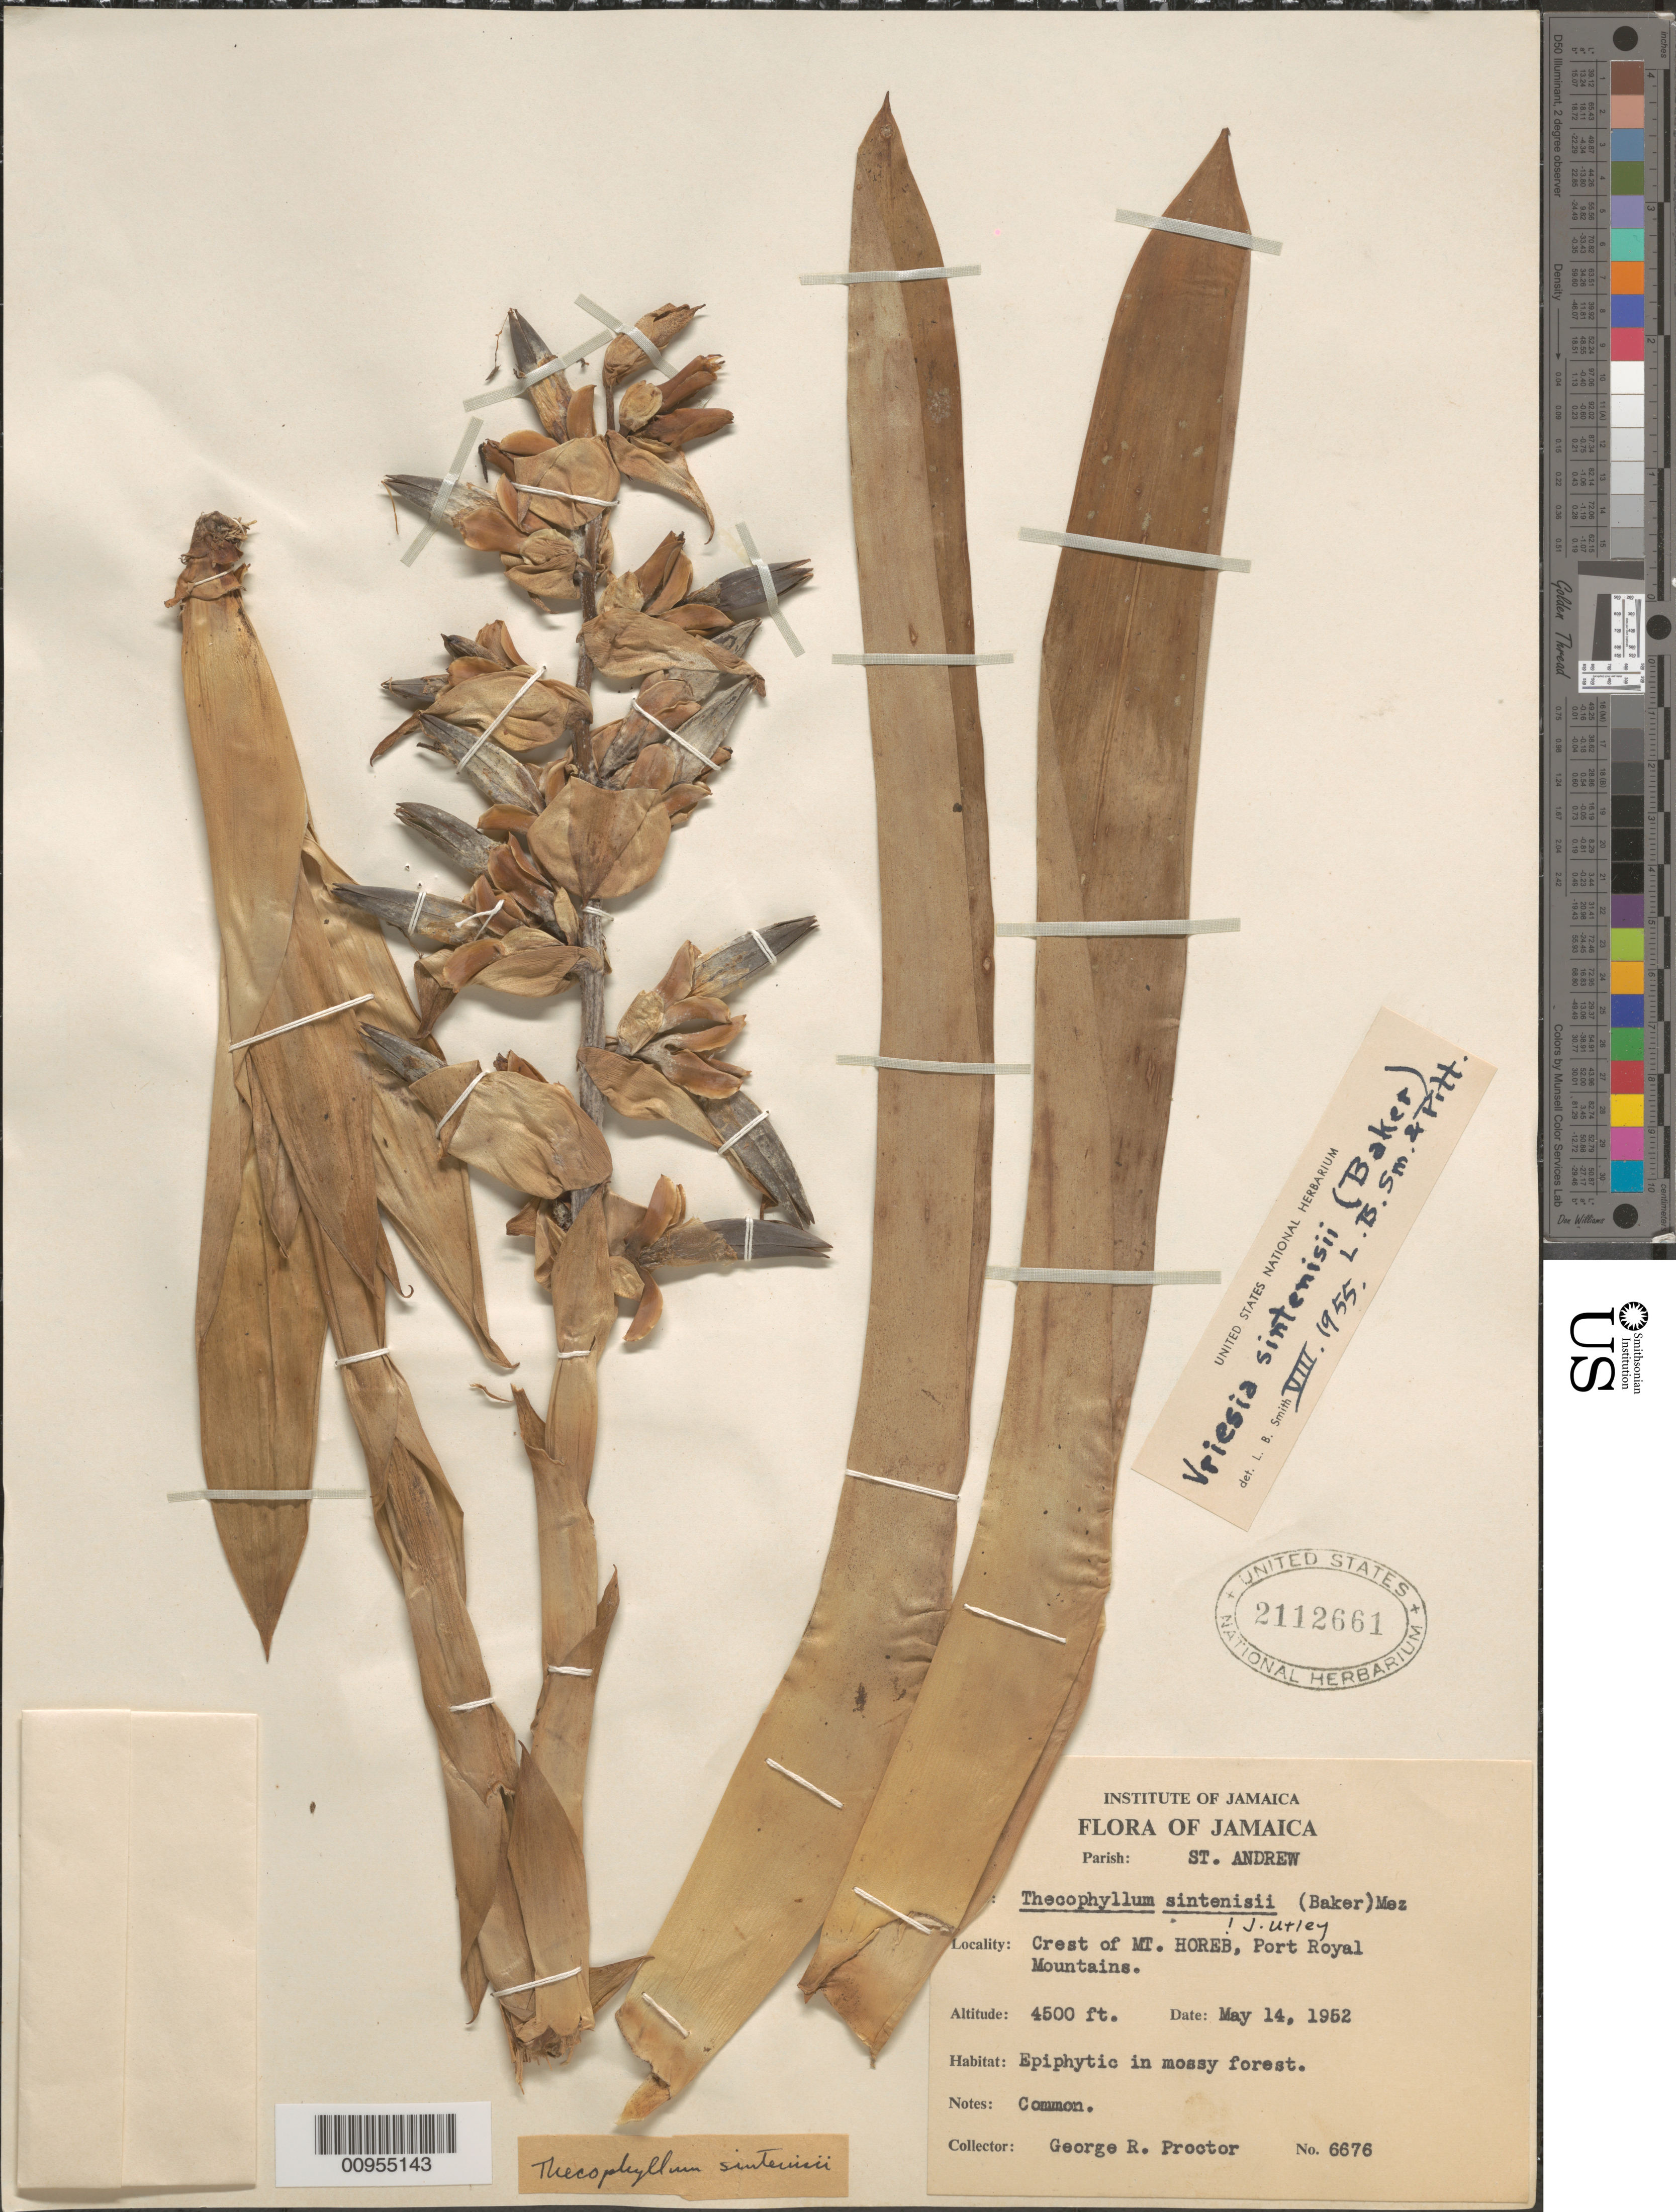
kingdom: Plantae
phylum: Tracheophyta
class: Liliopsida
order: Poales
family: Bromeliaceae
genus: Vriesea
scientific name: Vriesea sintenisii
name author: (Baker) L.B. Sm. & Pittendr.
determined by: Utley, J. F.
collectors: G. R. Proctor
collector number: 6676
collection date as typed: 14 May 1952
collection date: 1952-05-14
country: Jamaica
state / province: Saint Andrew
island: Jamaica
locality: Crest of Mt. Horeb, Port Royal Mountains.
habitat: In mossy forest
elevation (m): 1372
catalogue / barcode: US 2112661